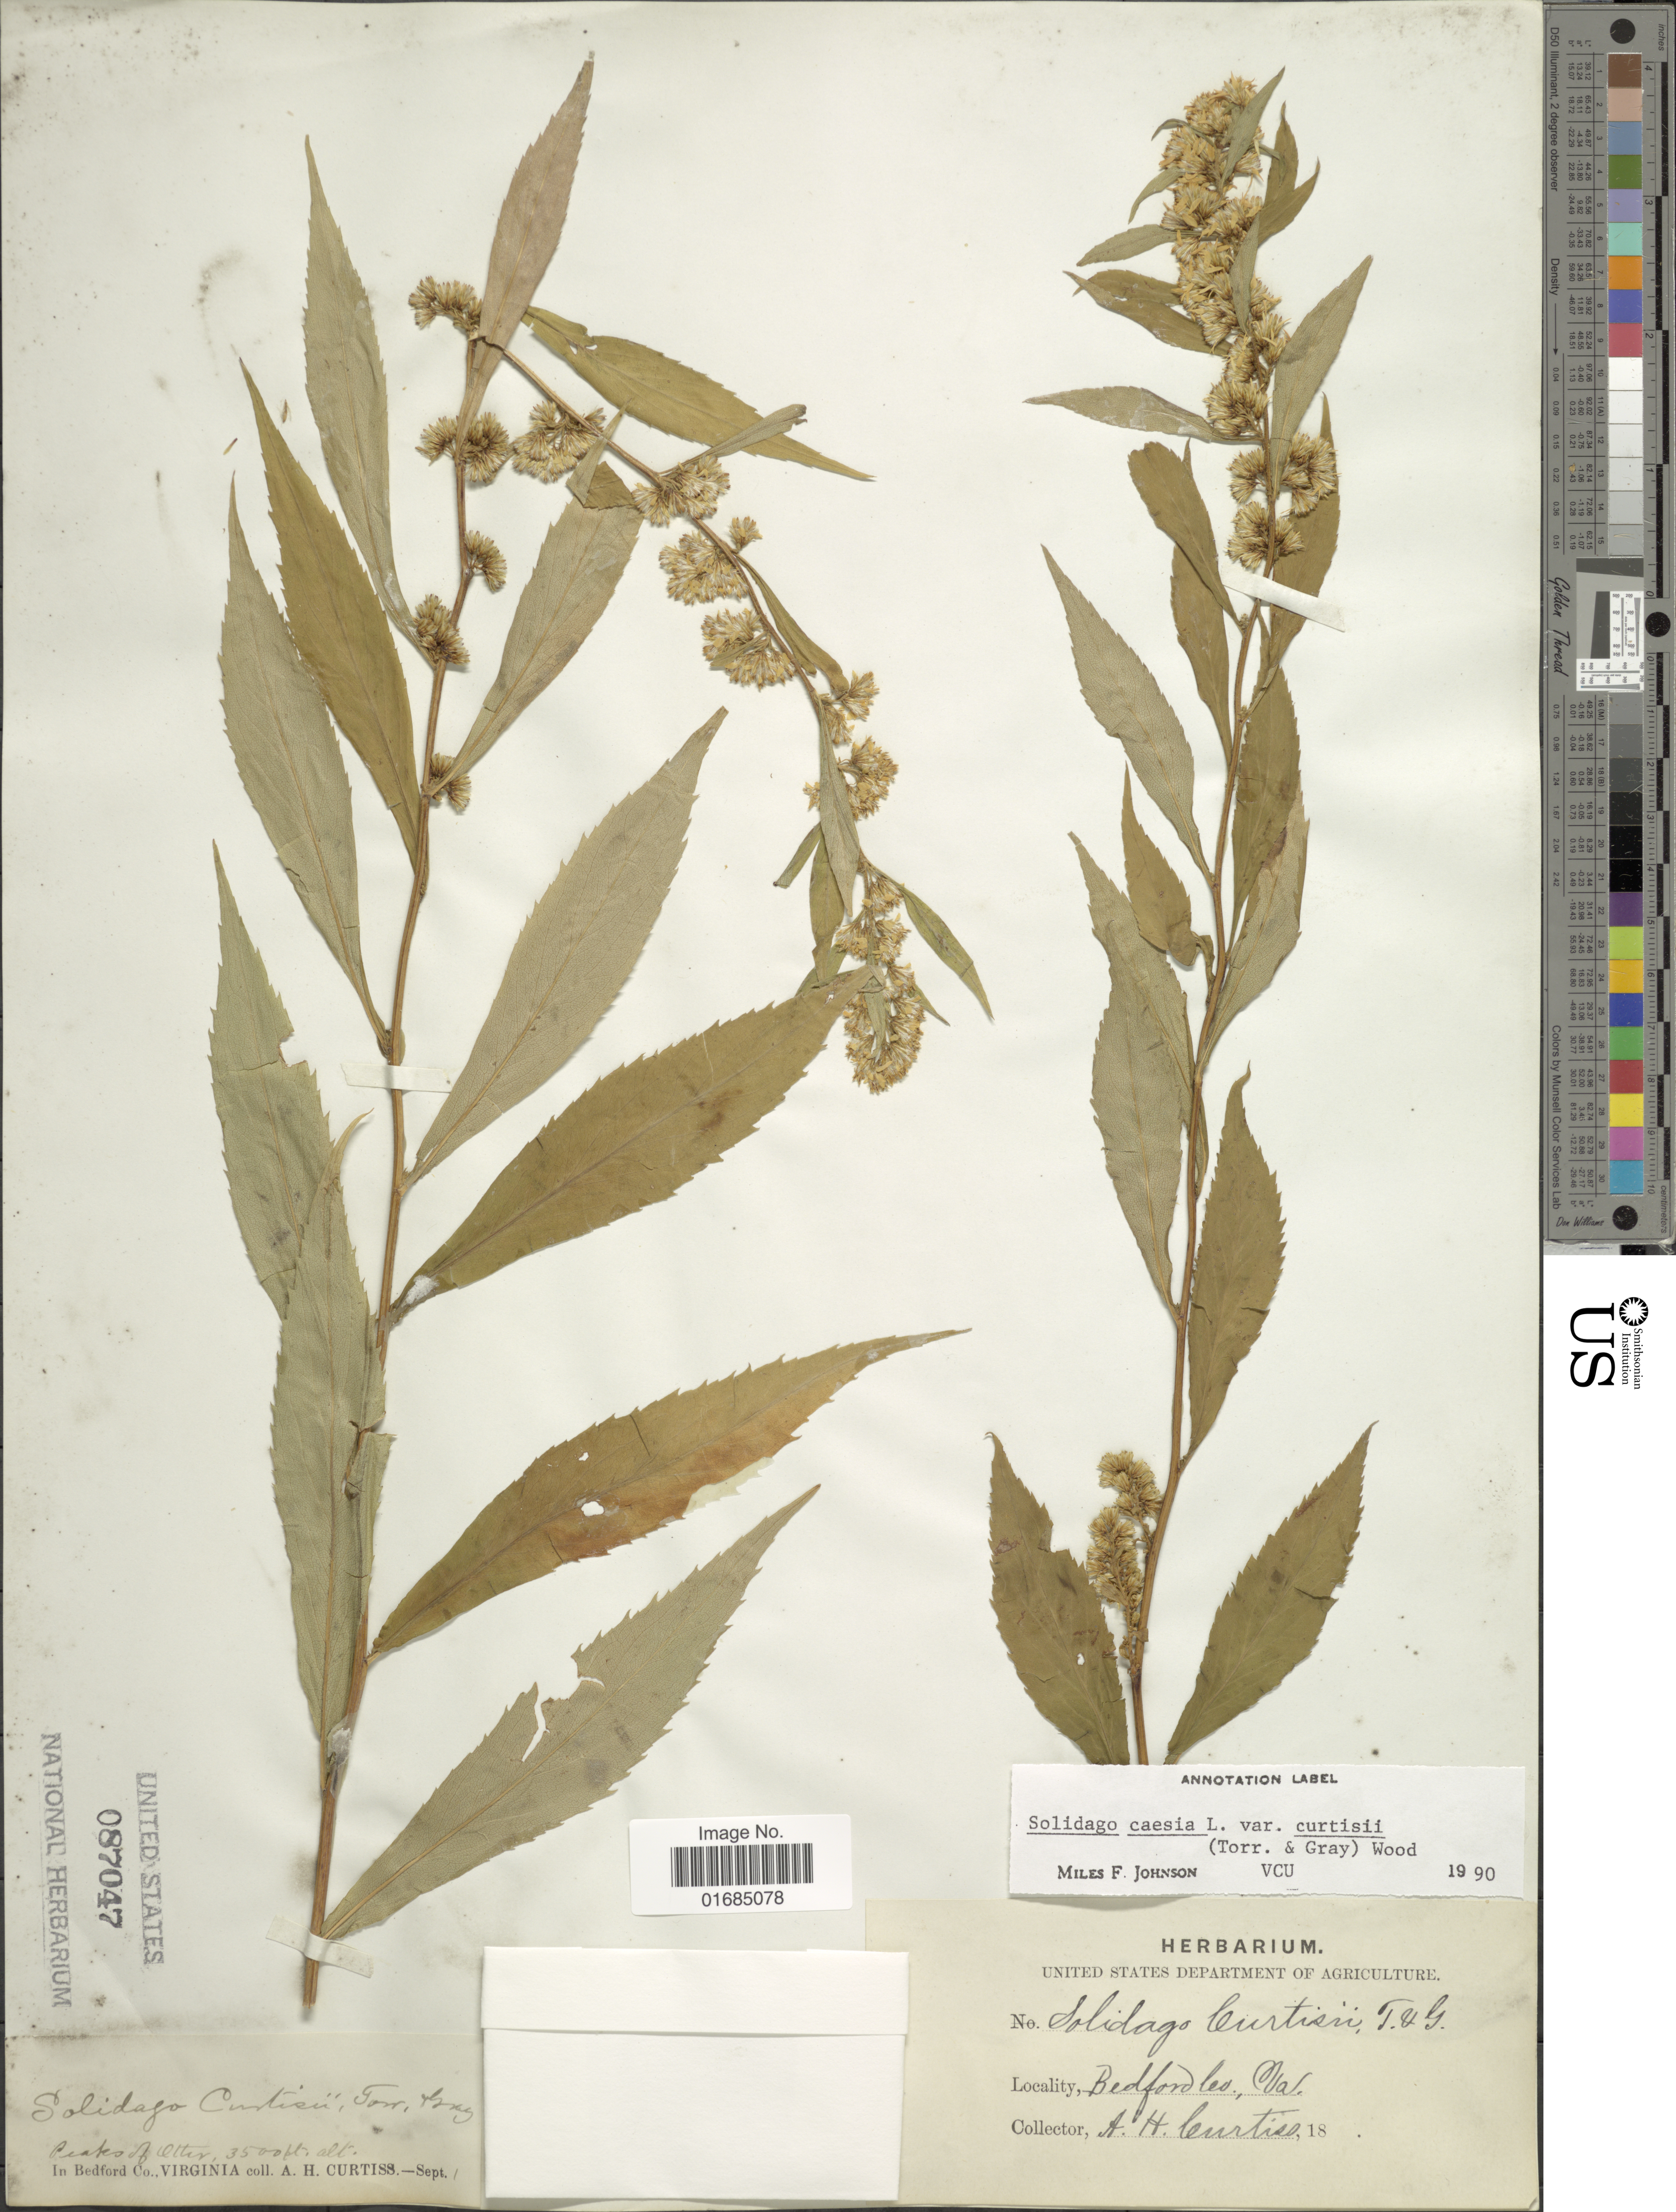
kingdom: Plantae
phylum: Tracheophyta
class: Magnoliopsida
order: Asterales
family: Asteraceae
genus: Solidago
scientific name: Solidago caesia var. curtisii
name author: (Torr. & A. Gray) C.E.S. Taylor & R.J. Taylor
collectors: A. H. Curtiss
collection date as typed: Sept 1 18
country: United States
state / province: Virginia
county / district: Bedford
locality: In bedford Co.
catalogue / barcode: US 87047